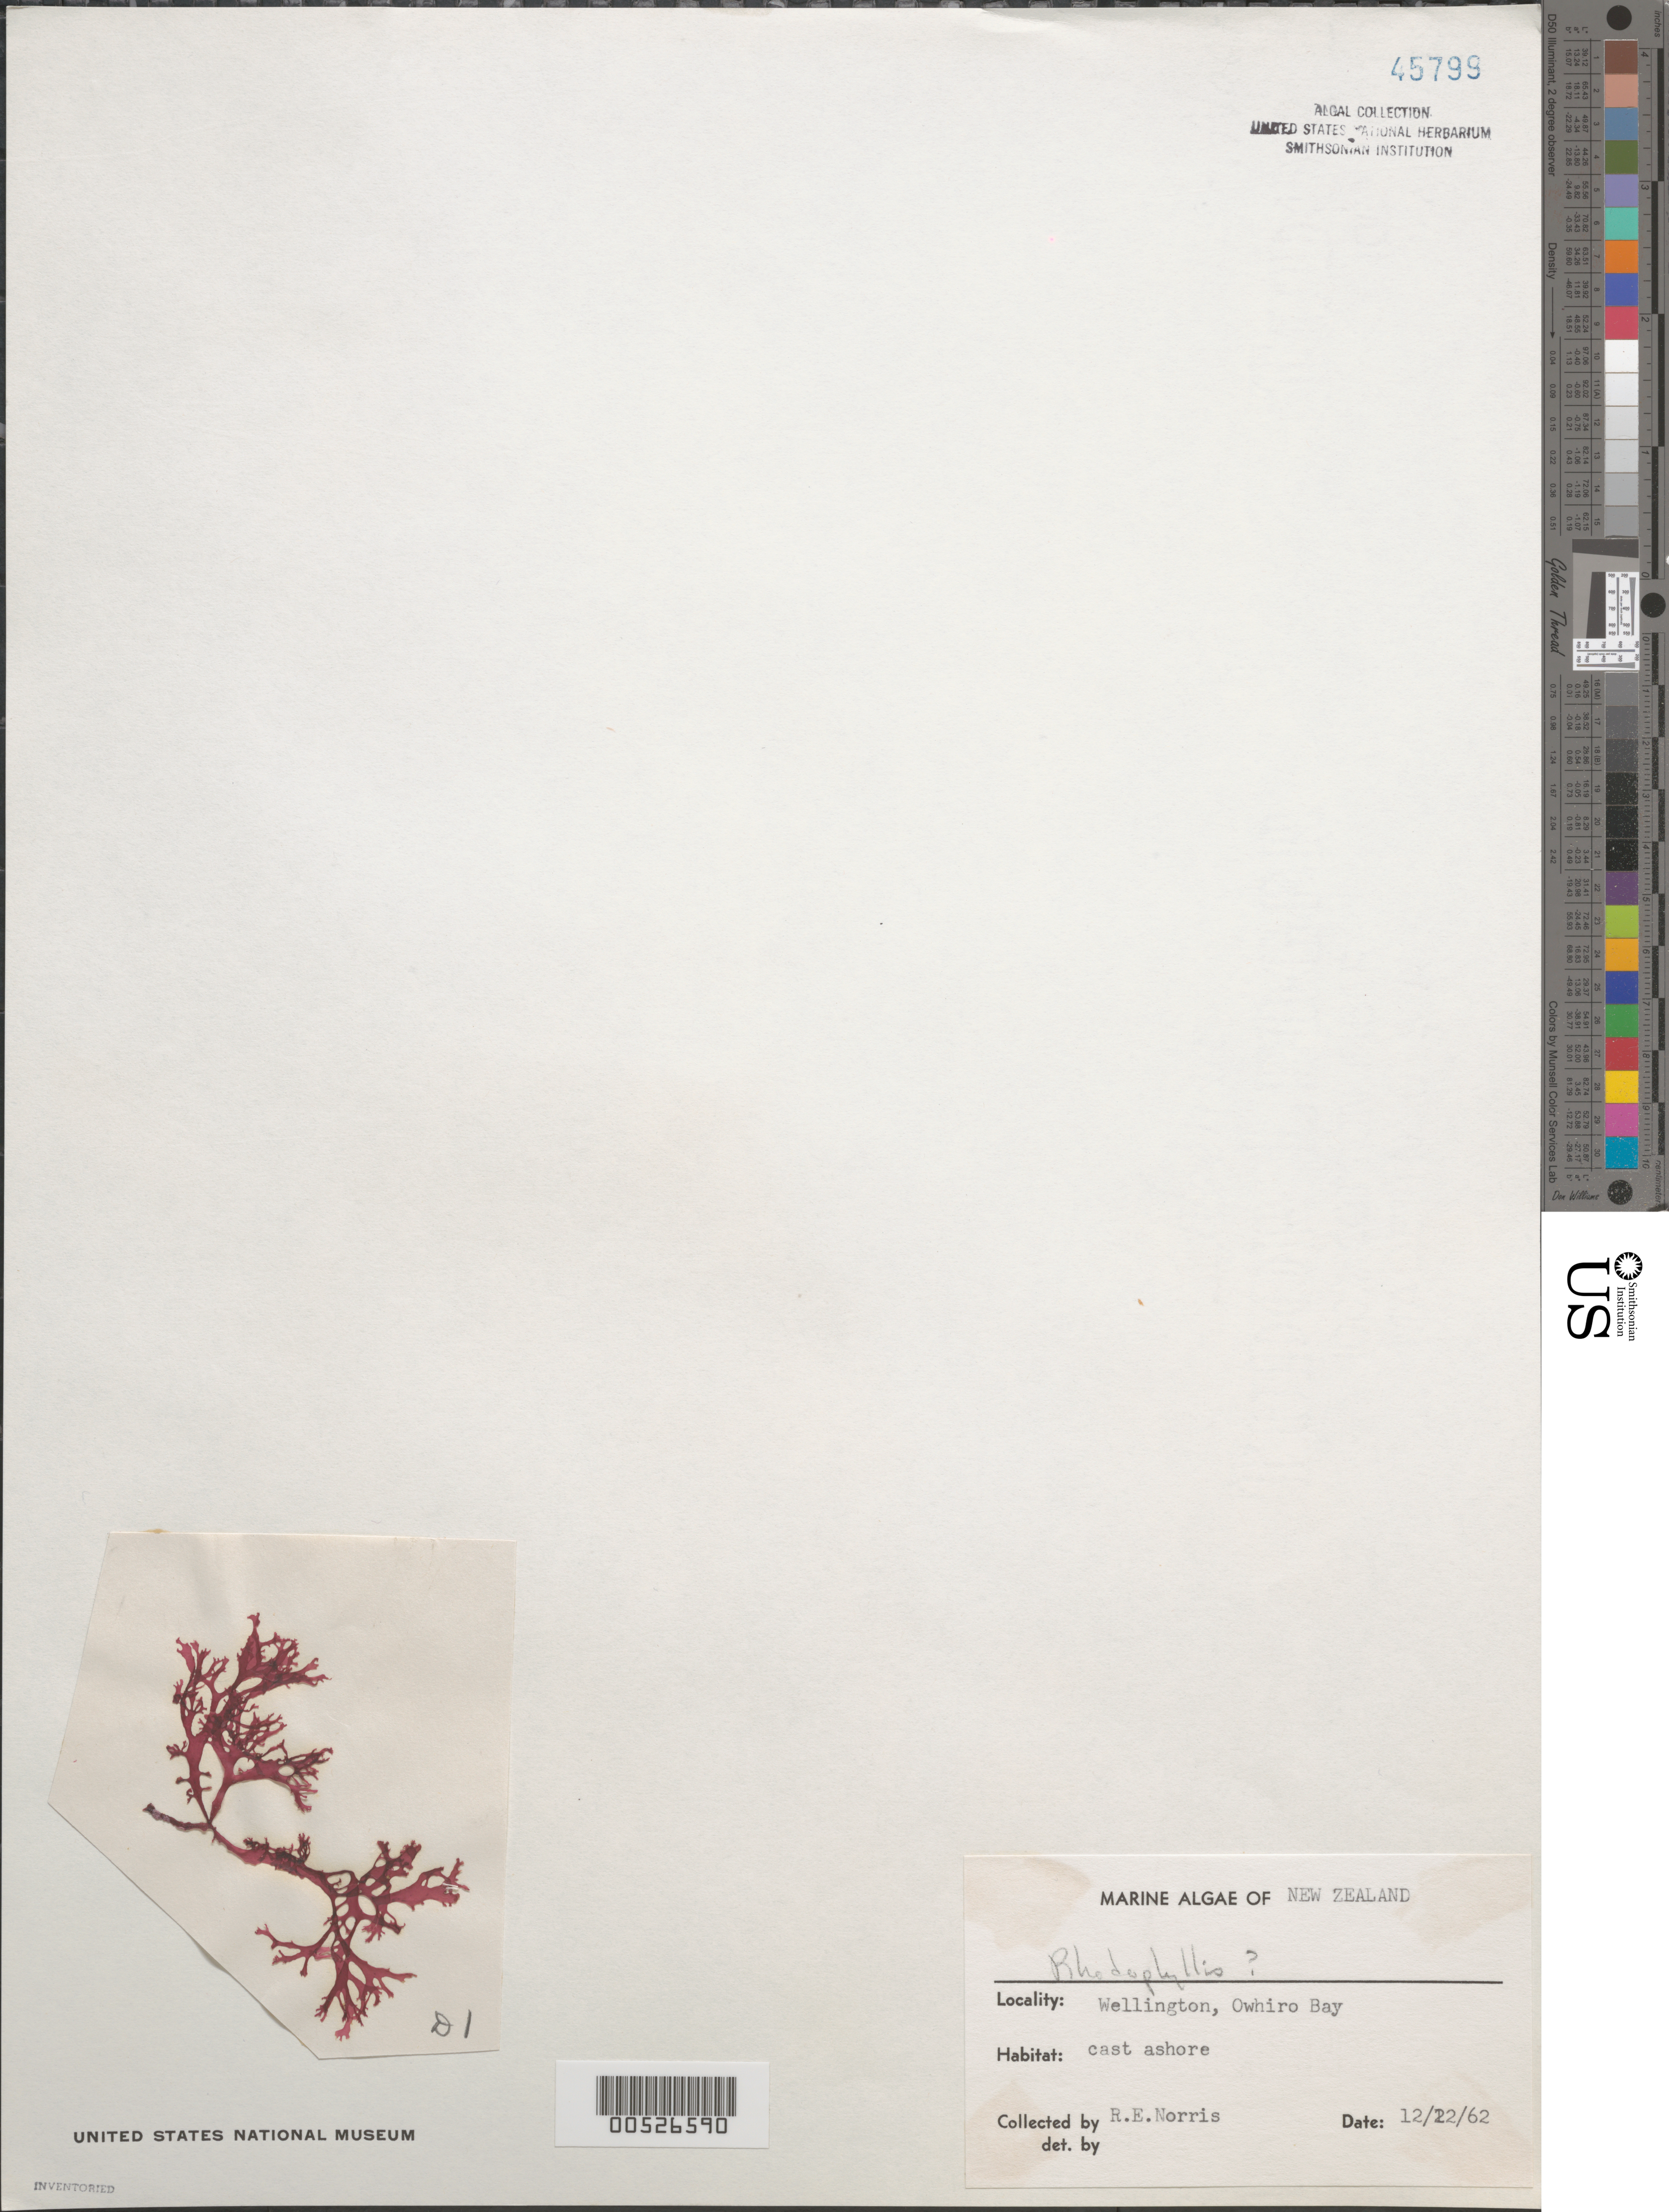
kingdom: Plantae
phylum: Rhodophyta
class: Florideophyceae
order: Gigartinales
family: Cystocloniaceae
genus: Rhodophyllis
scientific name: Rhodophyllis sp.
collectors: R. E. Norris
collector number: D1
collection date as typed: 22 Dec 1962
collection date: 1962-12-22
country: New Zealand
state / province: Wellington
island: North Island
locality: Wellington, Owhiro Bay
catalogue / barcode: US 45799